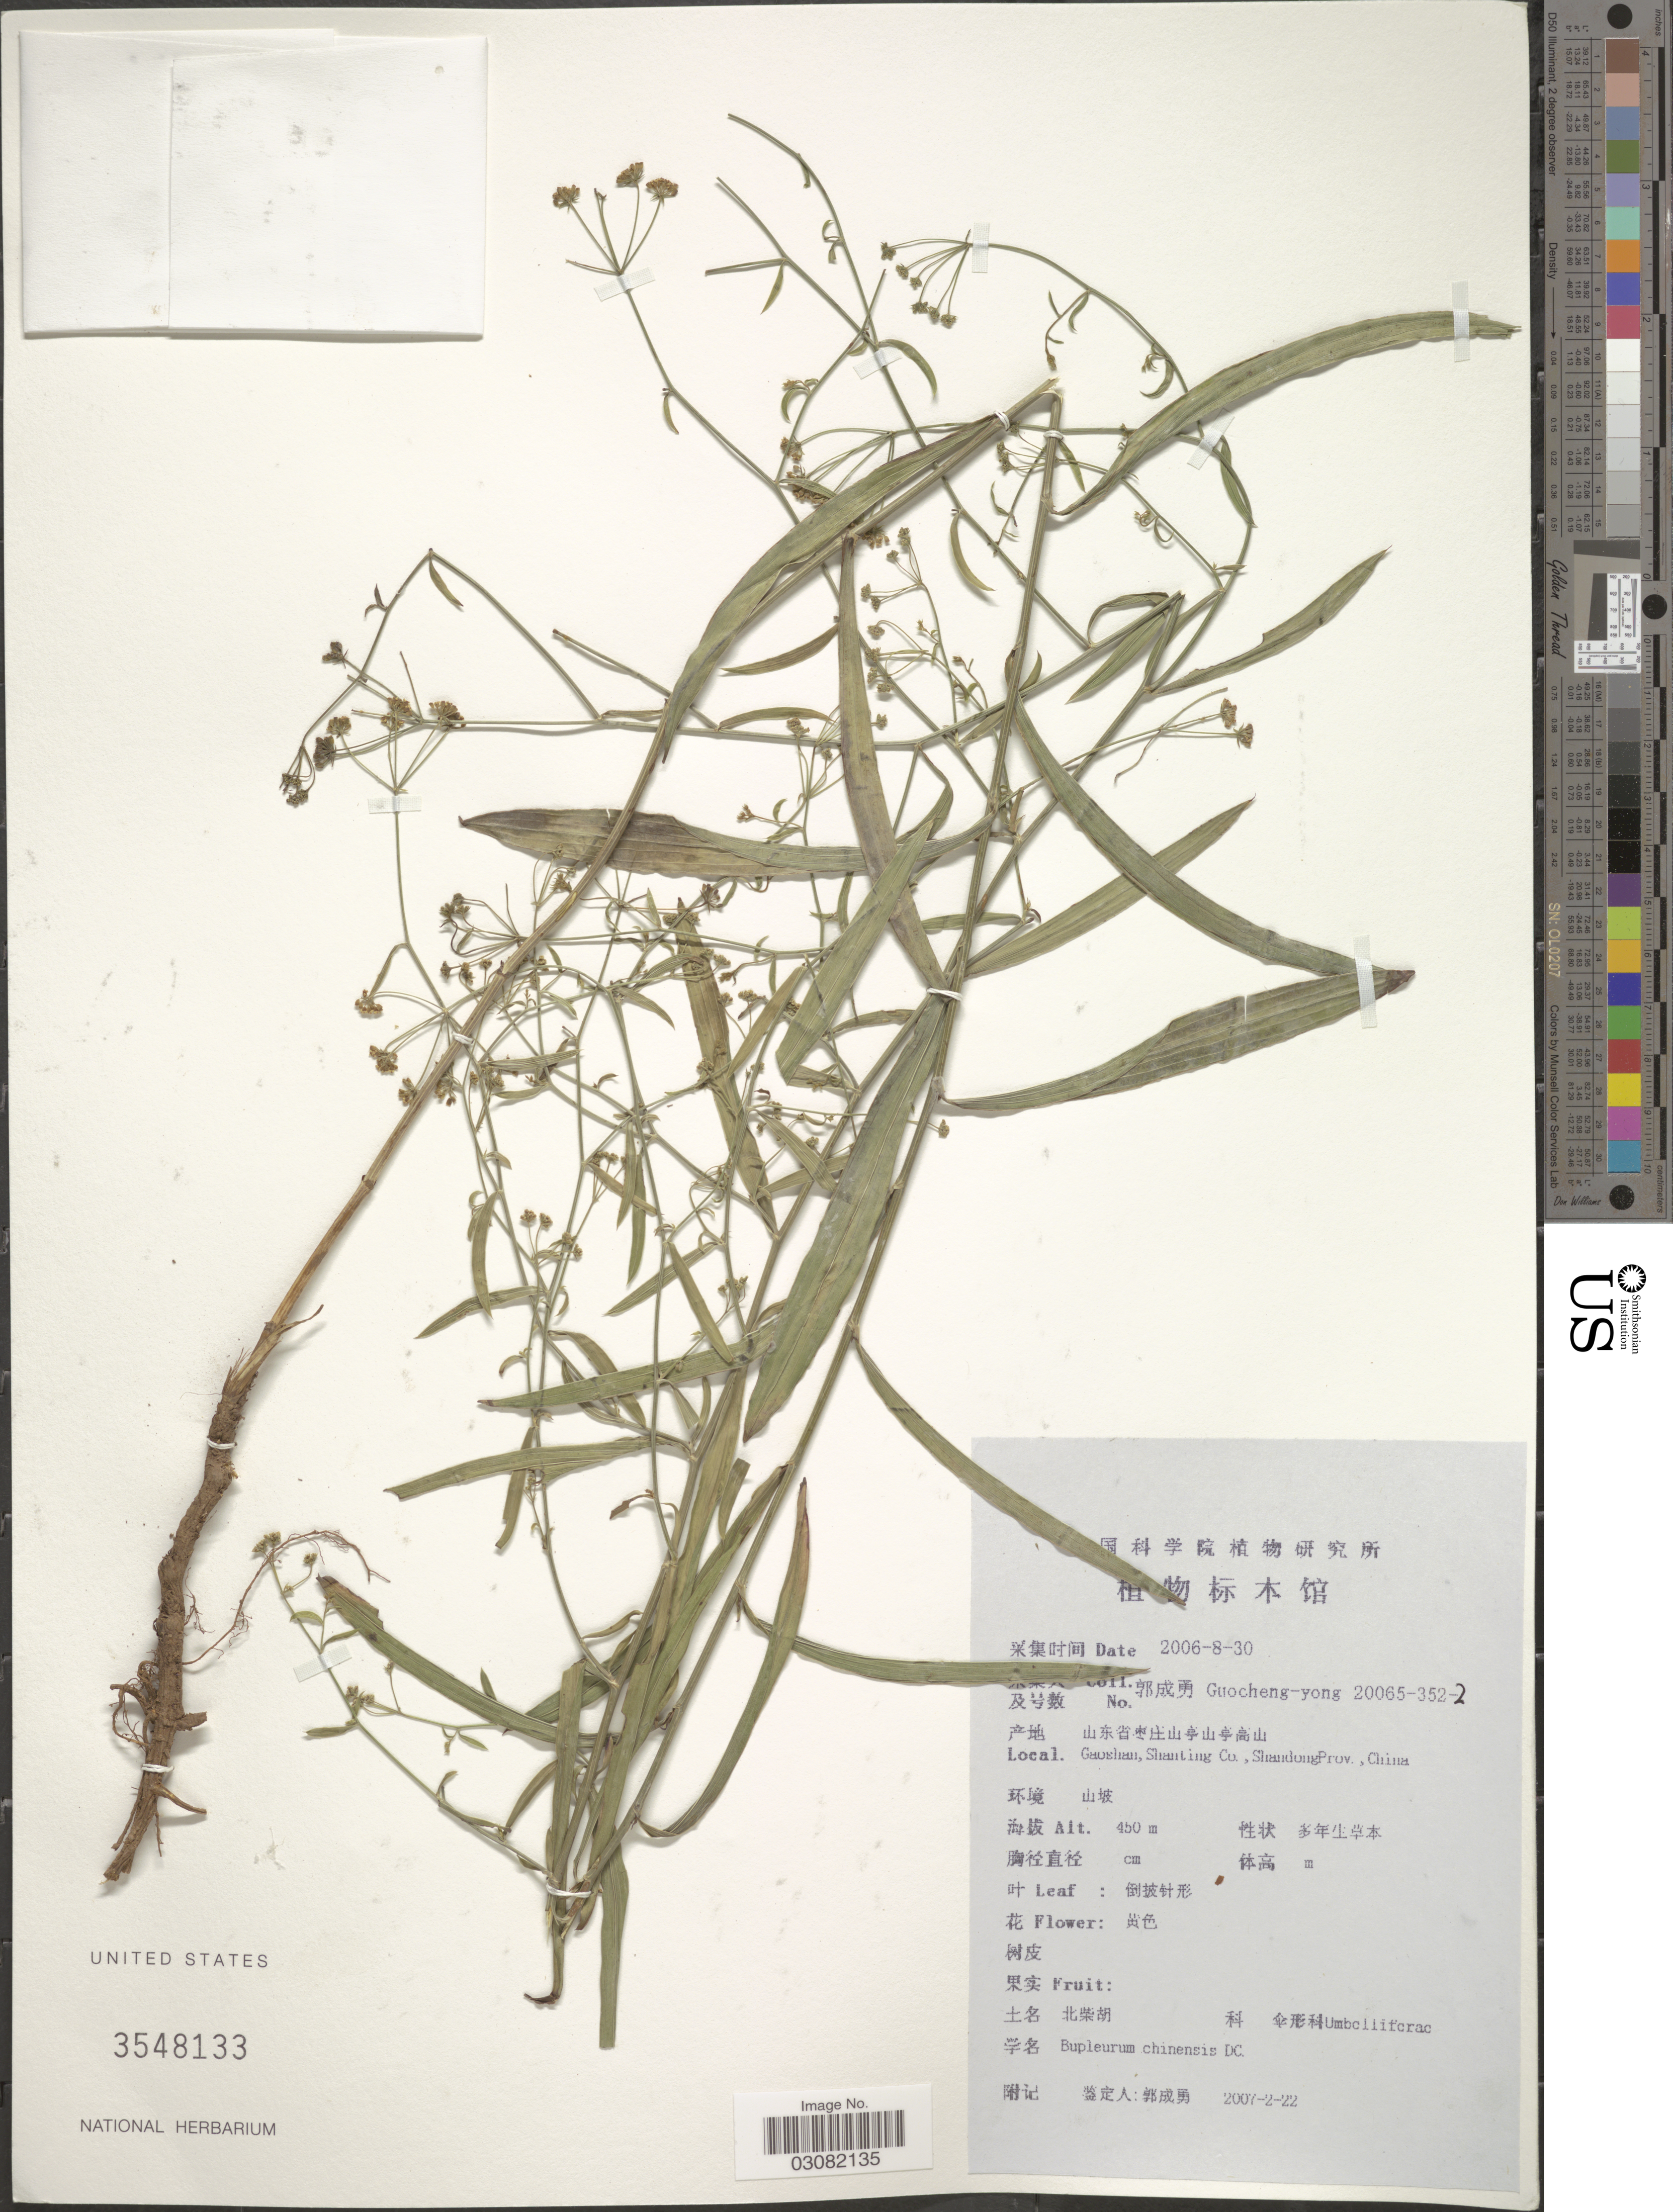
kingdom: Plantae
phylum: Tracheophyta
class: Magnoliopsida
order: Apiales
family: Apiaceae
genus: Bupleurum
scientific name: Bupleurum chinense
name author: DC.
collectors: Guo cheng-yong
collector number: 20065-352-2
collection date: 2006-08-30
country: China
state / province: Shandong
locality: Gaoshan, Shanting Co., Shandong Prov.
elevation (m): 450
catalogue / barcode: US 3548133